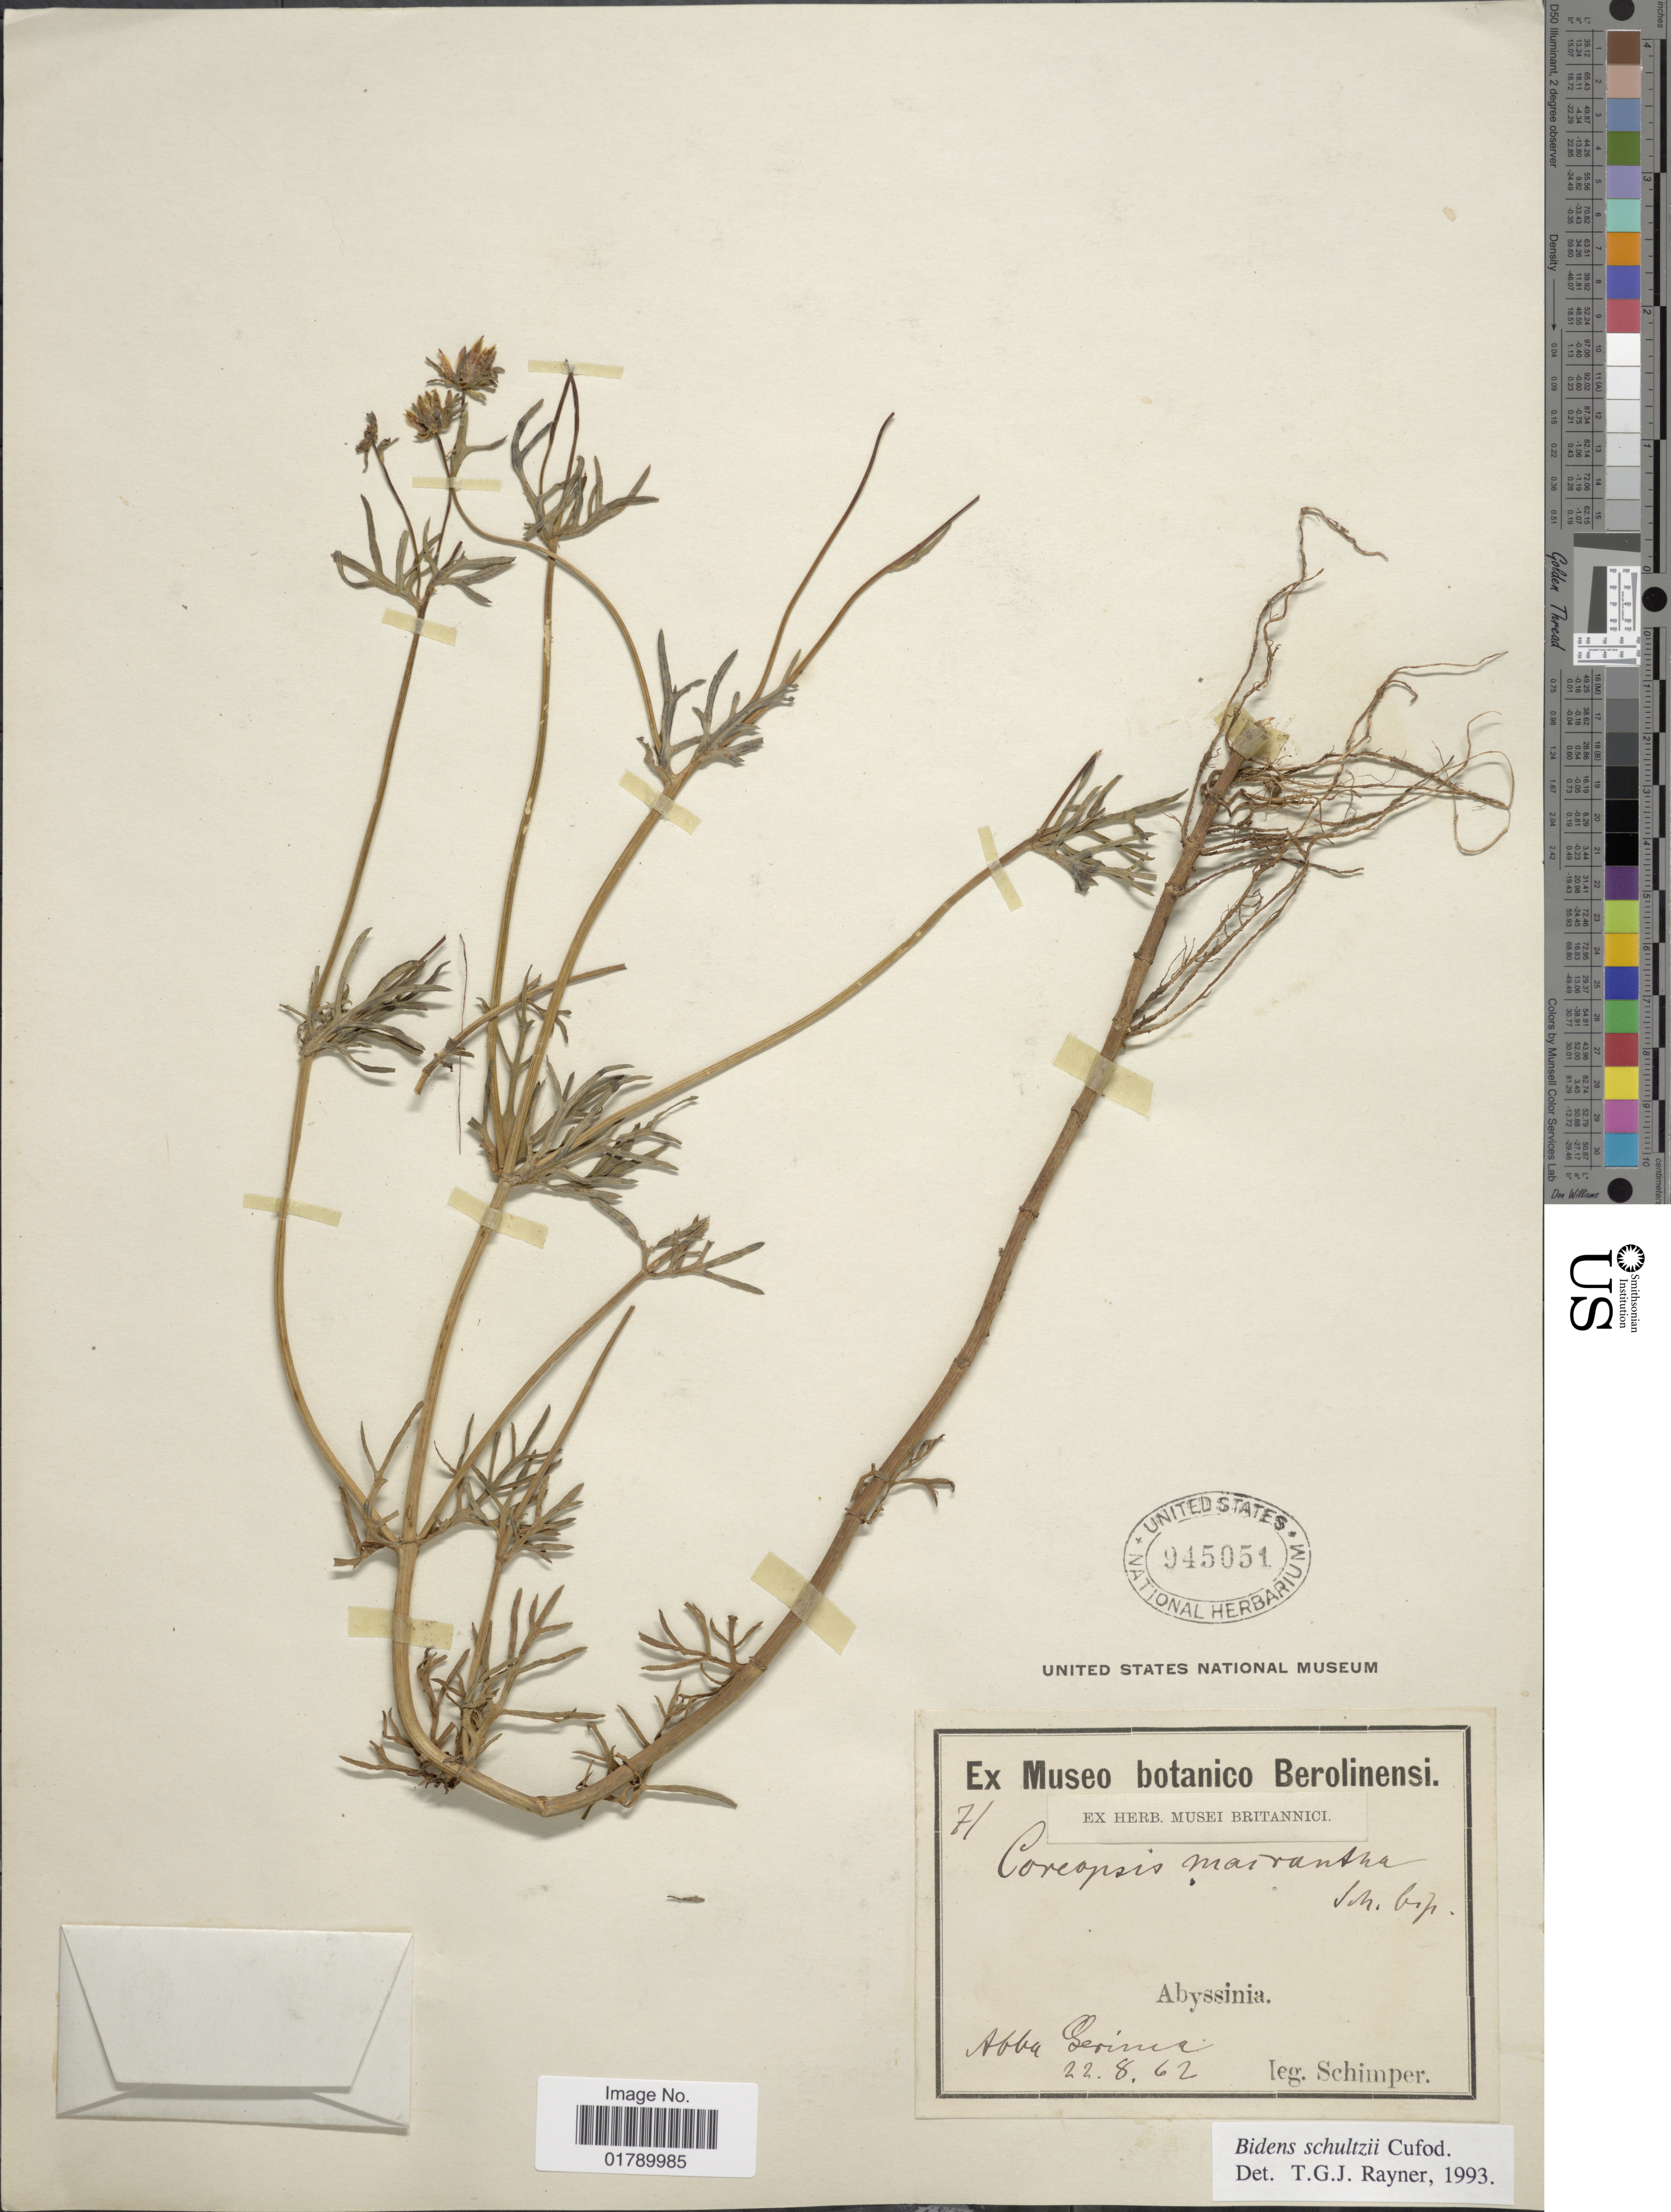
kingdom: Plantae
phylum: Tracheophyta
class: Magnoliopsida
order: Asterales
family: Asteraceae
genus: Bidens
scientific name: Bidens schultzii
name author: Cufod.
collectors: -. Schimper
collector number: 71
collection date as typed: Transcribed d/m/y: 22/8/62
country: Eritrea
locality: Abyssinia, Abba Gerinia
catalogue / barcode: US 945051